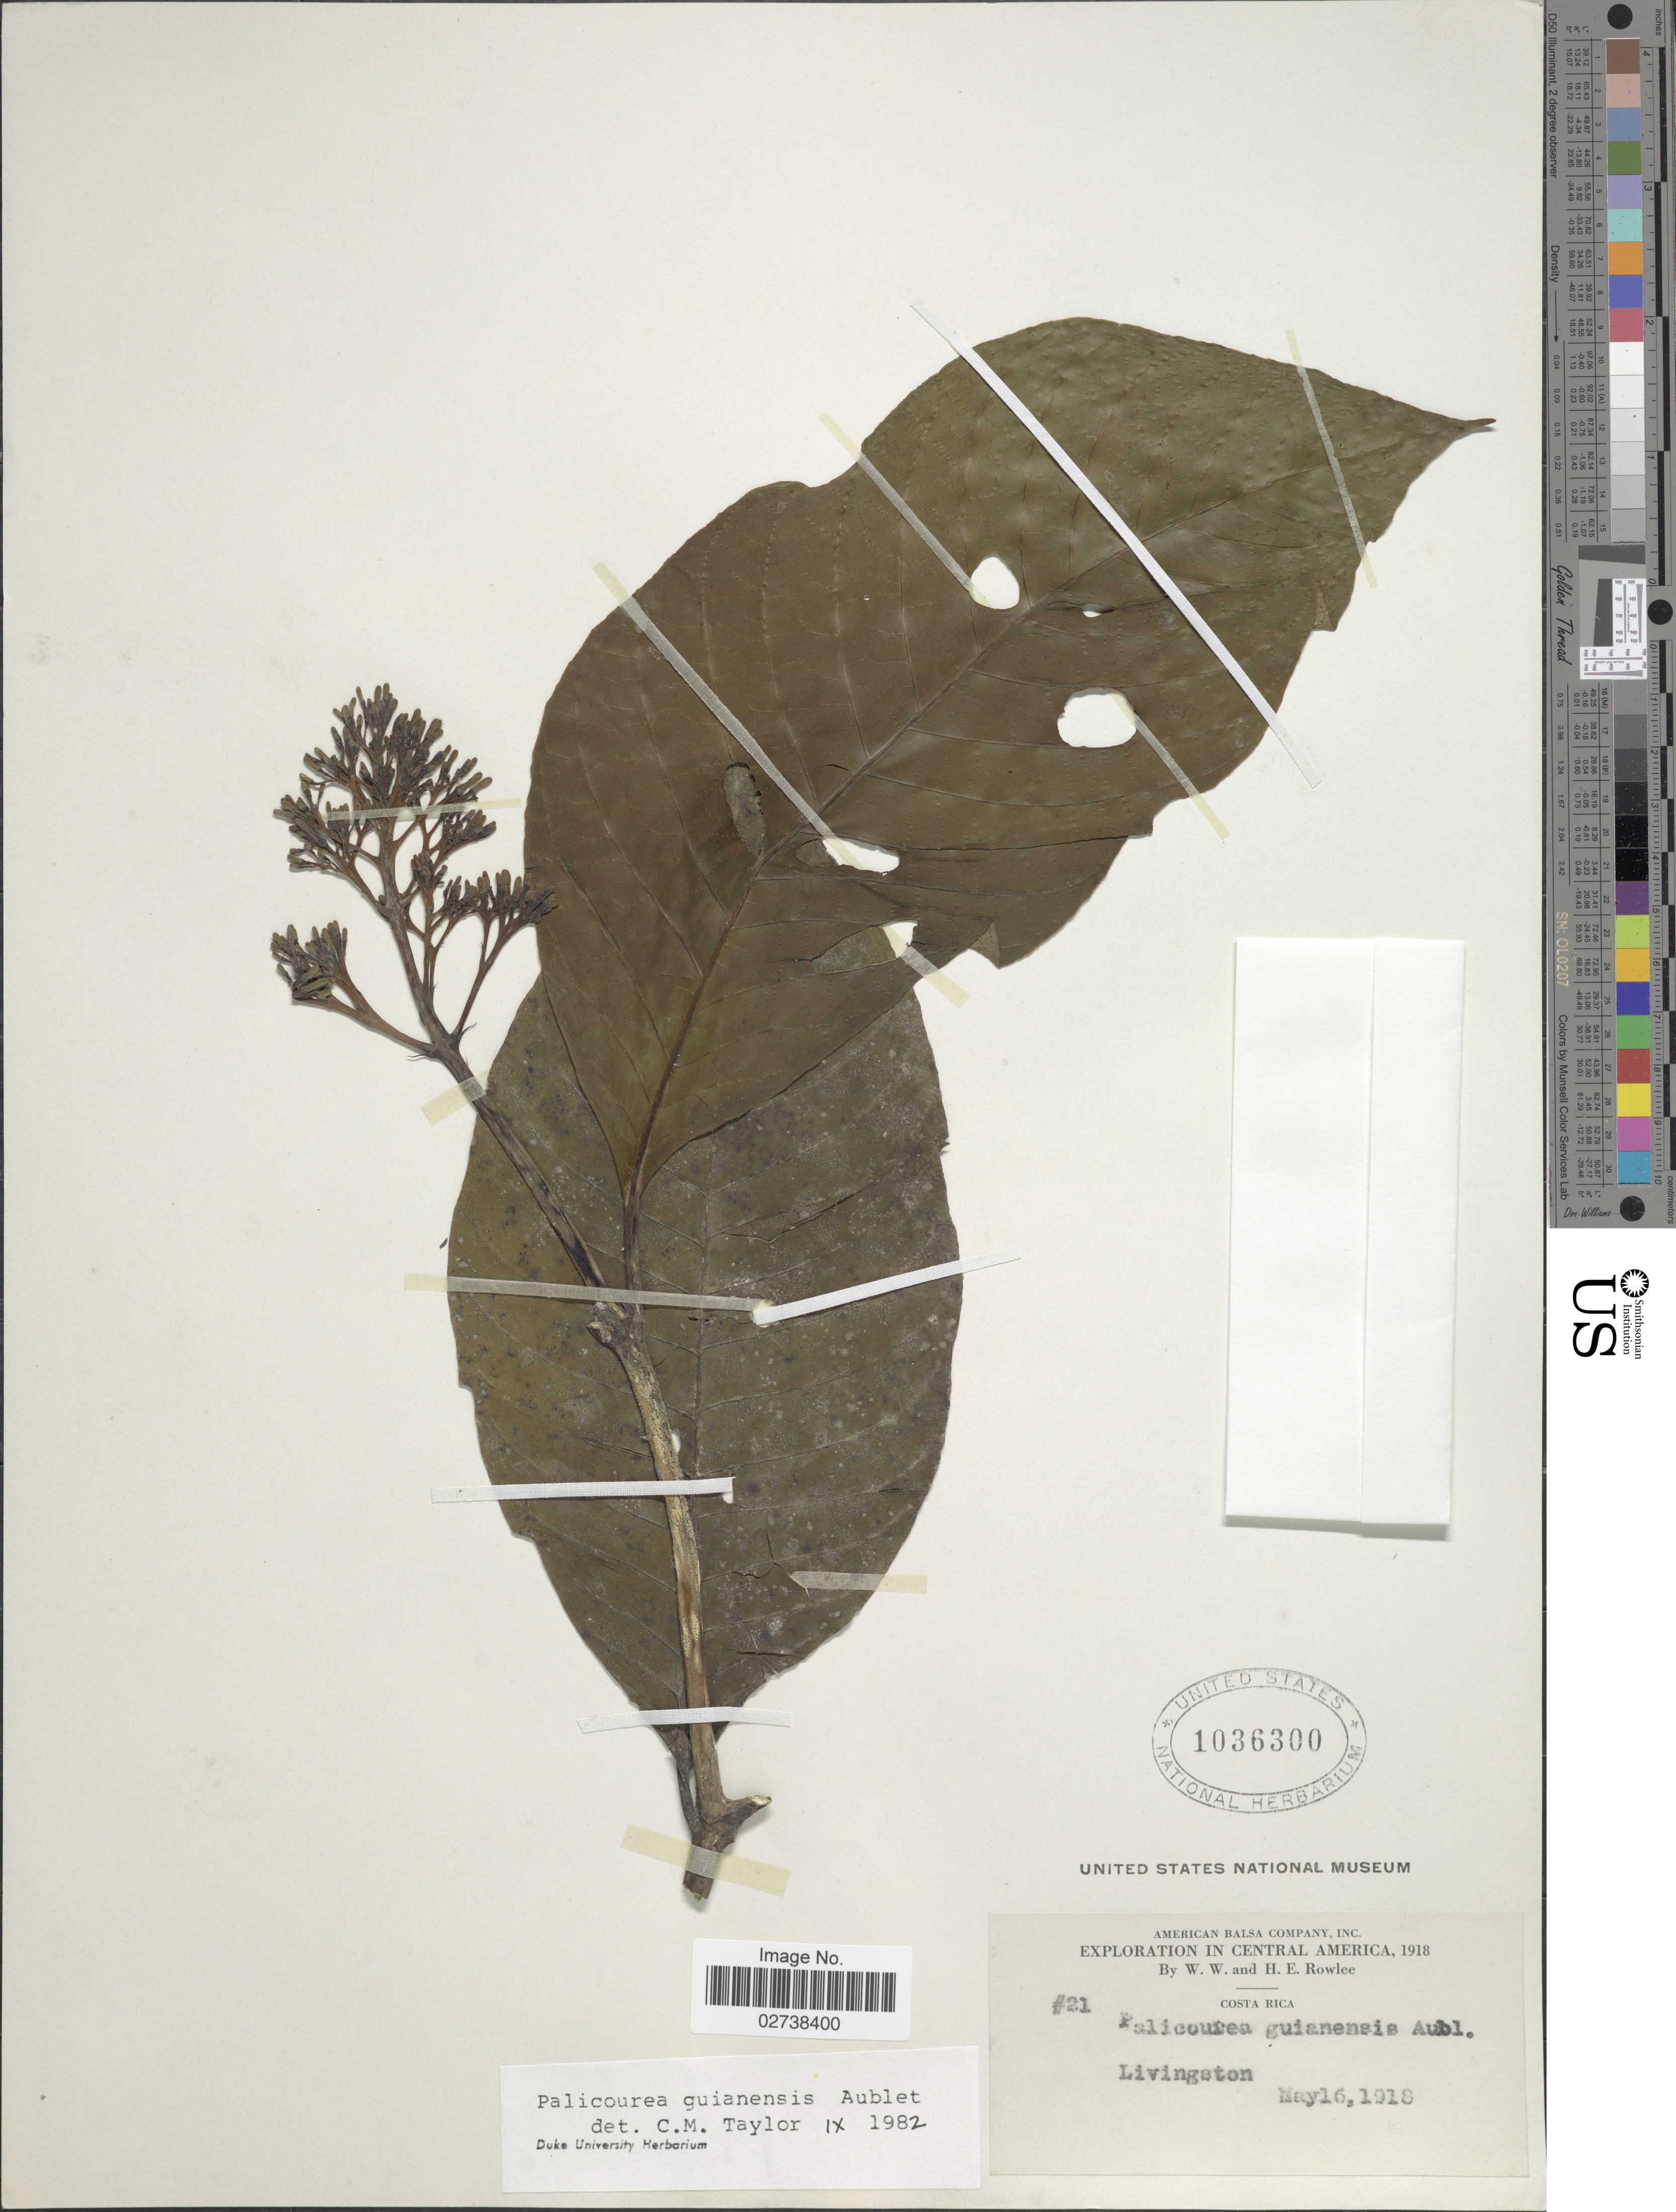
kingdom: Plantae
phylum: Tracheophyta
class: Magnoliopsida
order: Gentianales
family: Rubiaceae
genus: Palicourea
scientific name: Palicourea guianensis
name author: Aubl.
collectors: W. W. Rowlee & H. E. Rowlee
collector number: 21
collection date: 1918-05-16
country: Costa Rica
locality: Central America. Livingston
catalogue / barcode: US 1036300